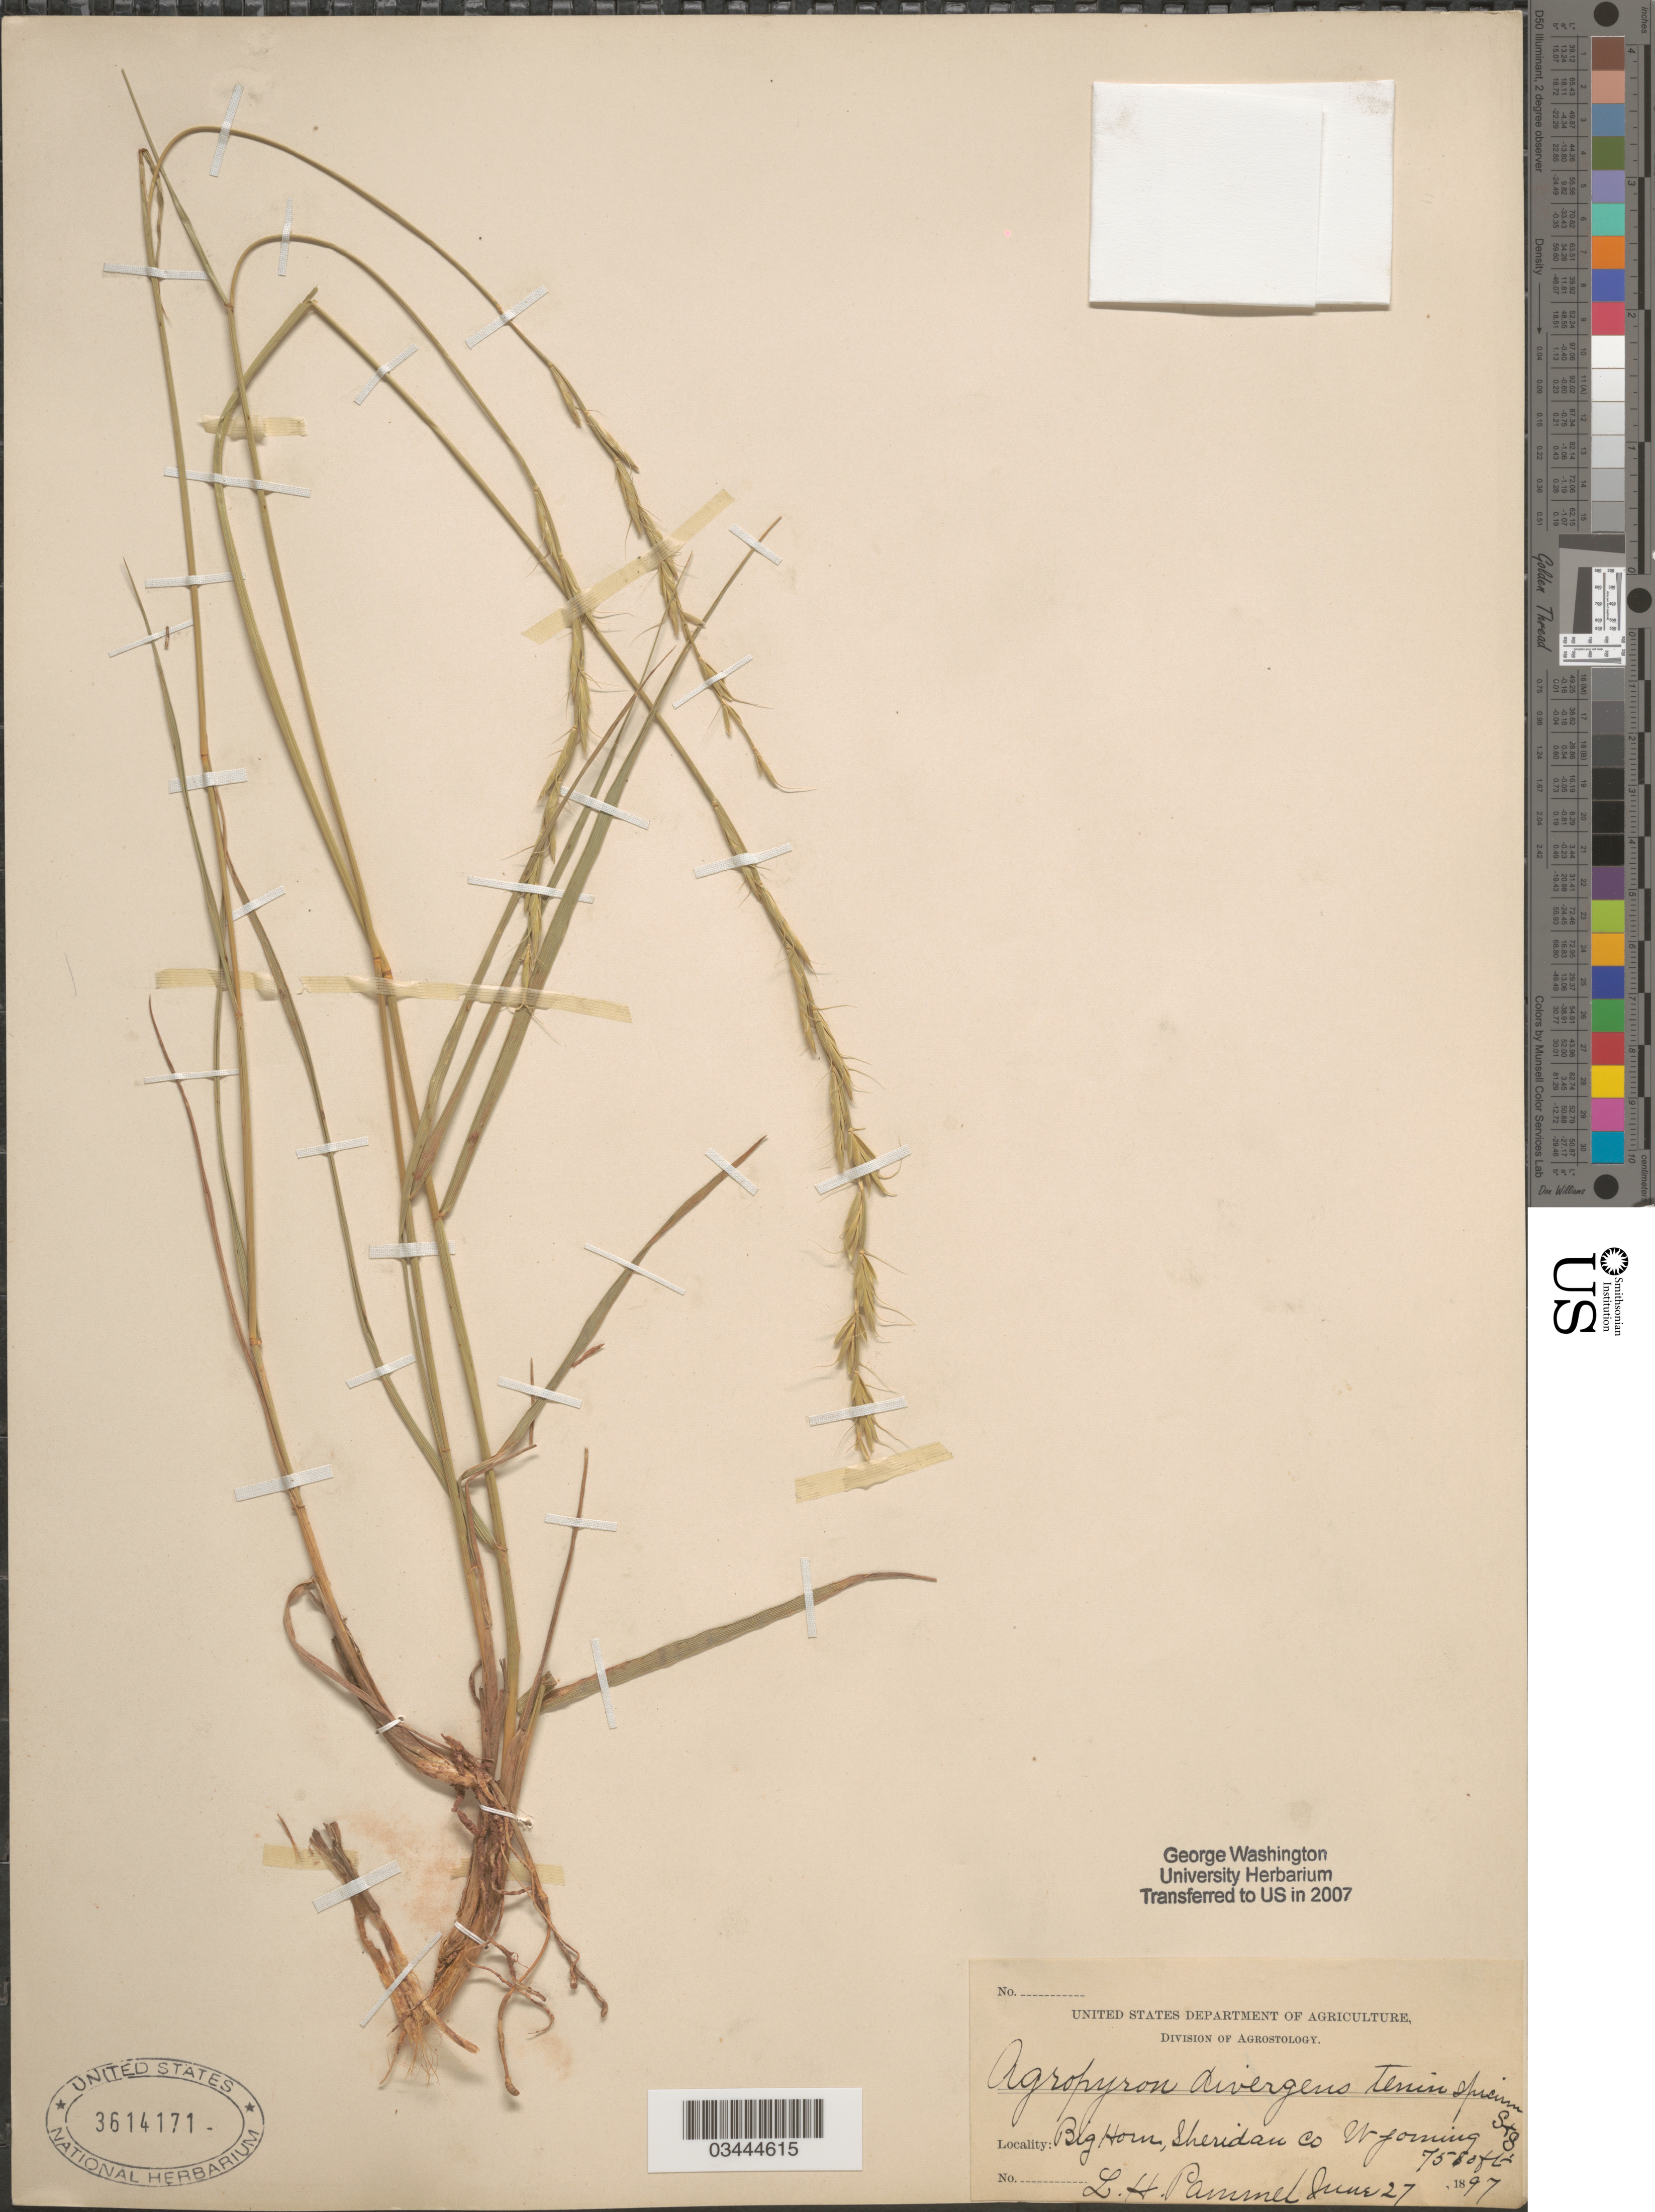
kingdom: Plantae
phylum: Tracheophyta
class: Liliopsida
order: Poales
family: Poaceae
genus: Pseudoroegneria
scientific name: Pseudoroegneria spicata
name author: (Pursh) Á. Löve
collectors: L. Pammel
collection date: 1897-06-27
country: United States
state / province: Wyoming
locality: Big Horn, Sheridan Co.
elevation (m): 2286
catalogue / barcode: US 3614171